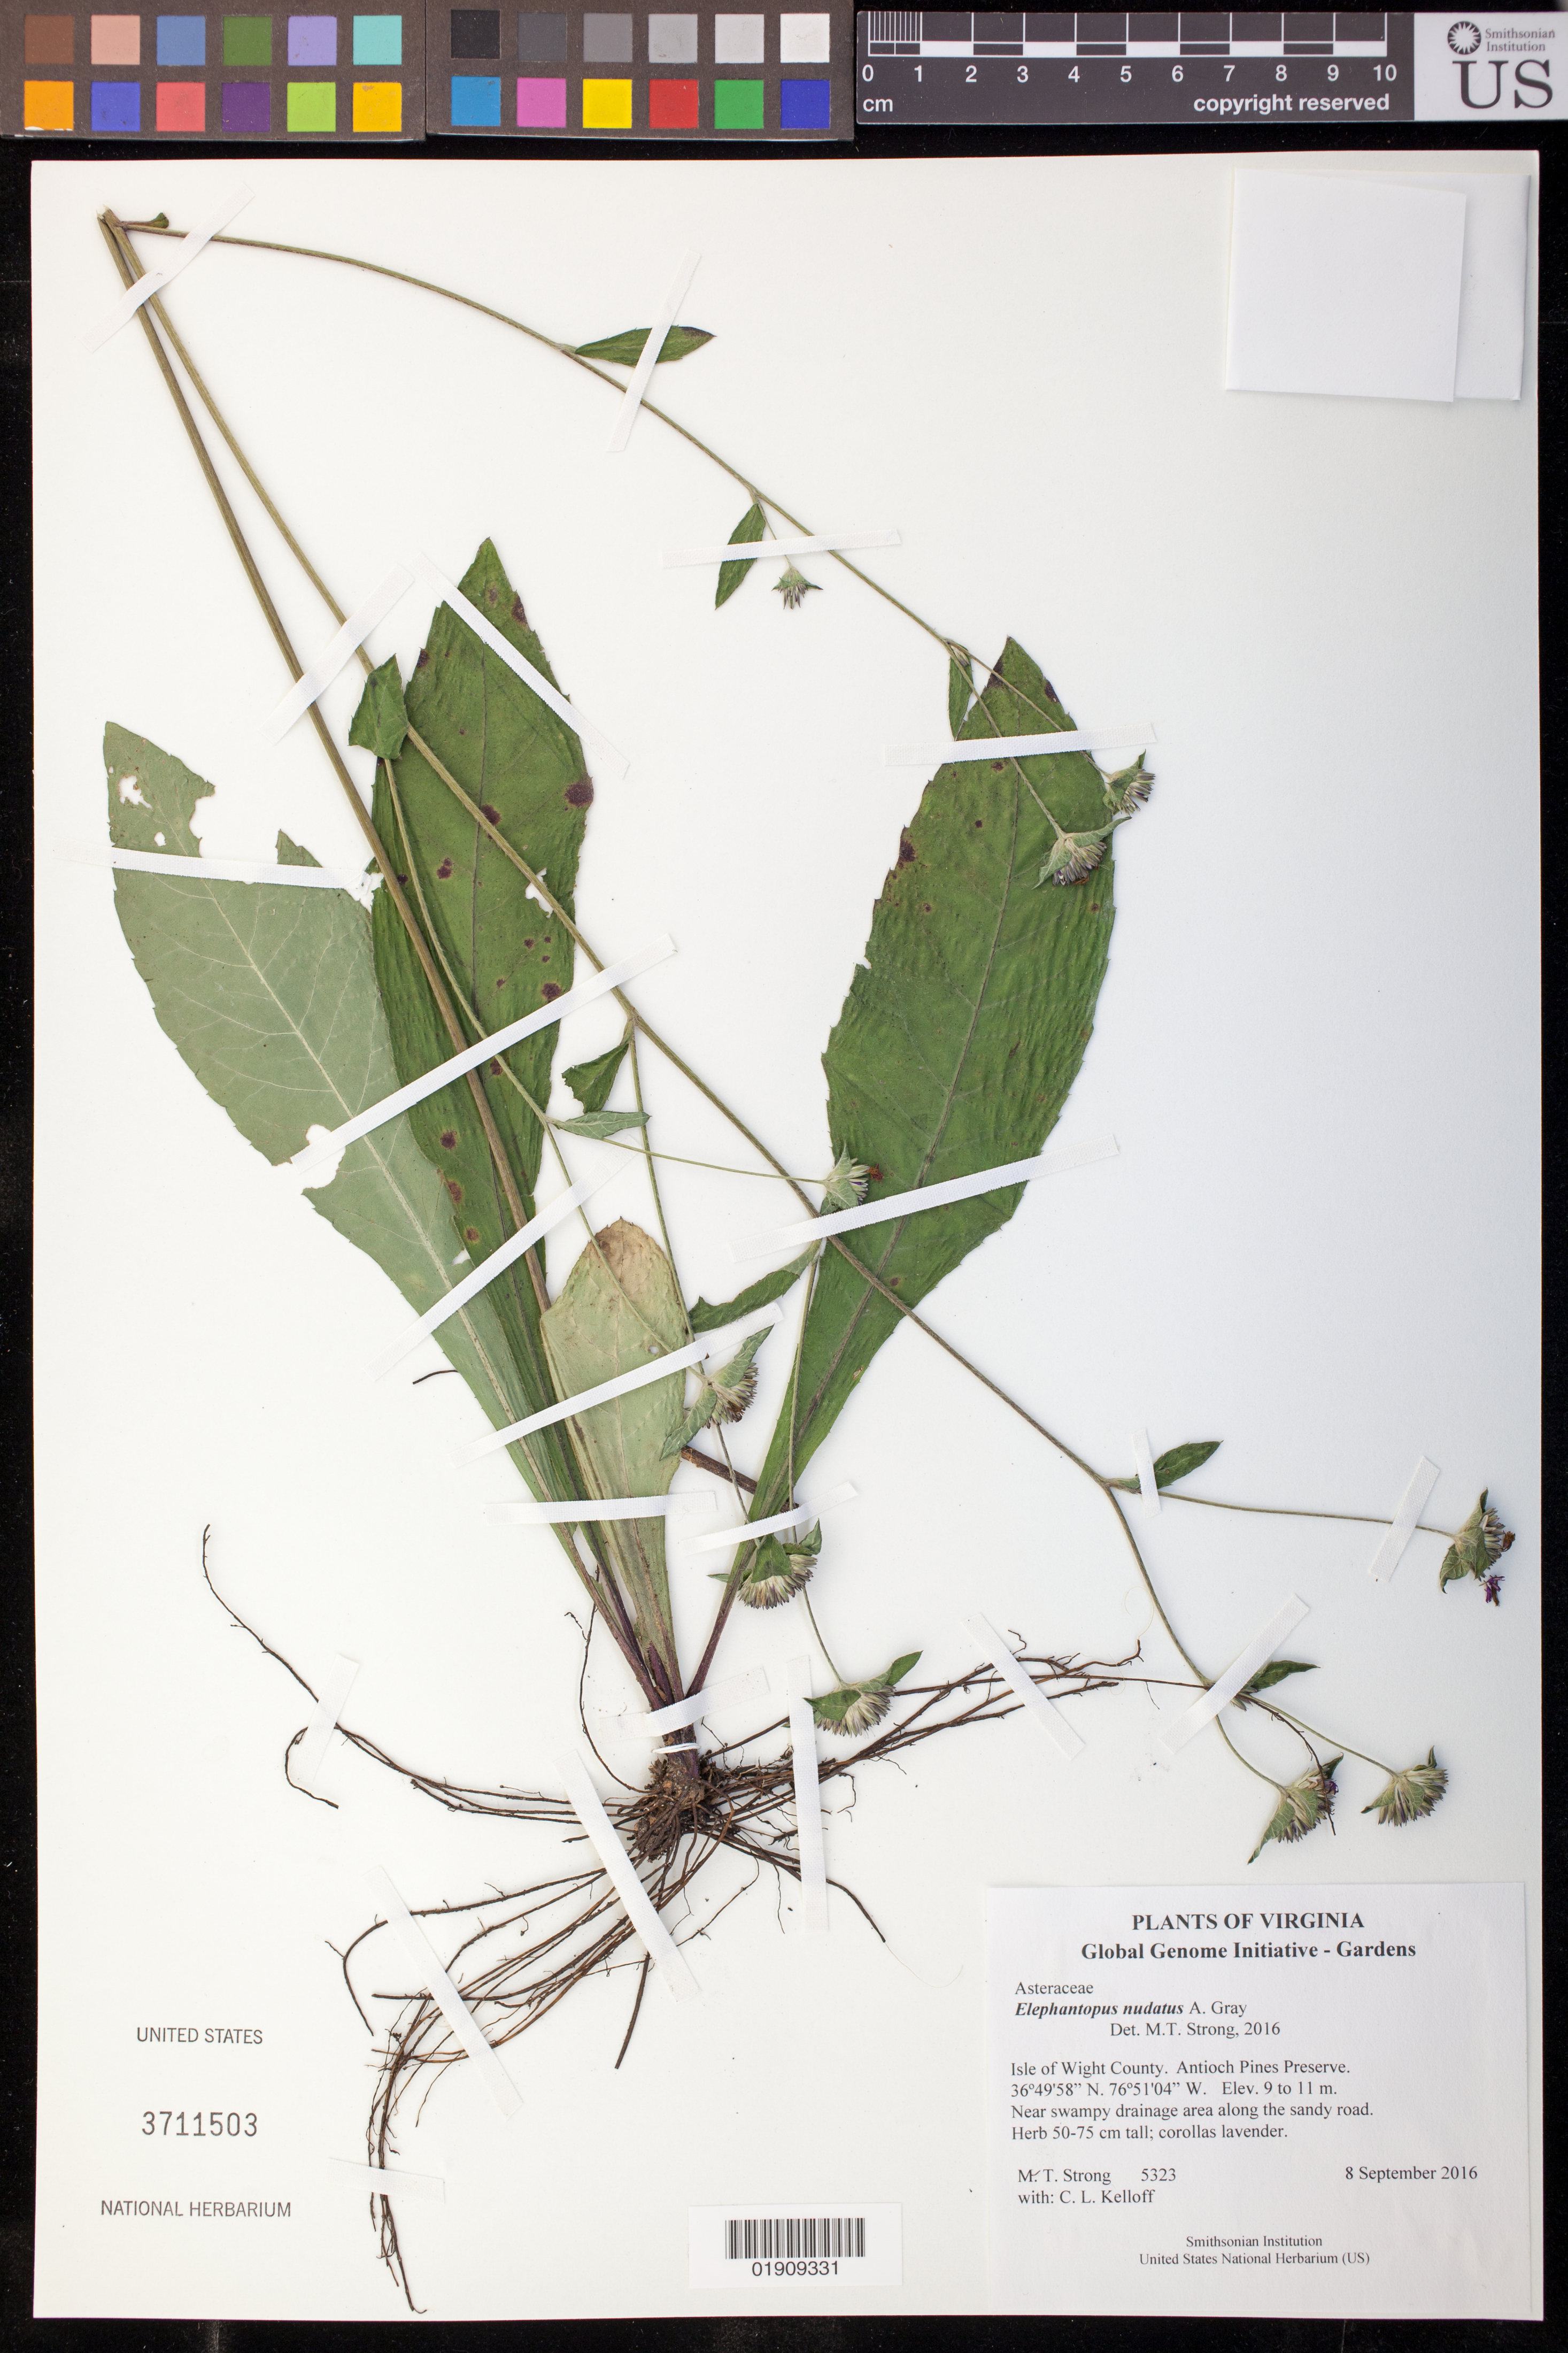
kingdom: Plantae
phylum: Tracheophyta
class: Magnoliopsida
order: Asterales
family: Asteraceae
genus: Elephantopus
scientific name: Elephantopus nudatus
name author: A. Gray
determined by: Strong, Mark T., (BOT), Smithsonian Institution - National Museum of Natural History (UNITED STATES)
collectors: M. T. Strong & C. L. Kelloff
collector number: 5323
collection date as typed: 8 September 2016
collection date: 2016-09-08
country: United States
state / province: Virginia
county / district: Isle of Wight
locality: Blackwater Ecological Preserve, Antioch Pines Preserve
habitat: Near swampy drainage area along the sandy road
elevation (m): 9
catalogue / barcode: US 3711503